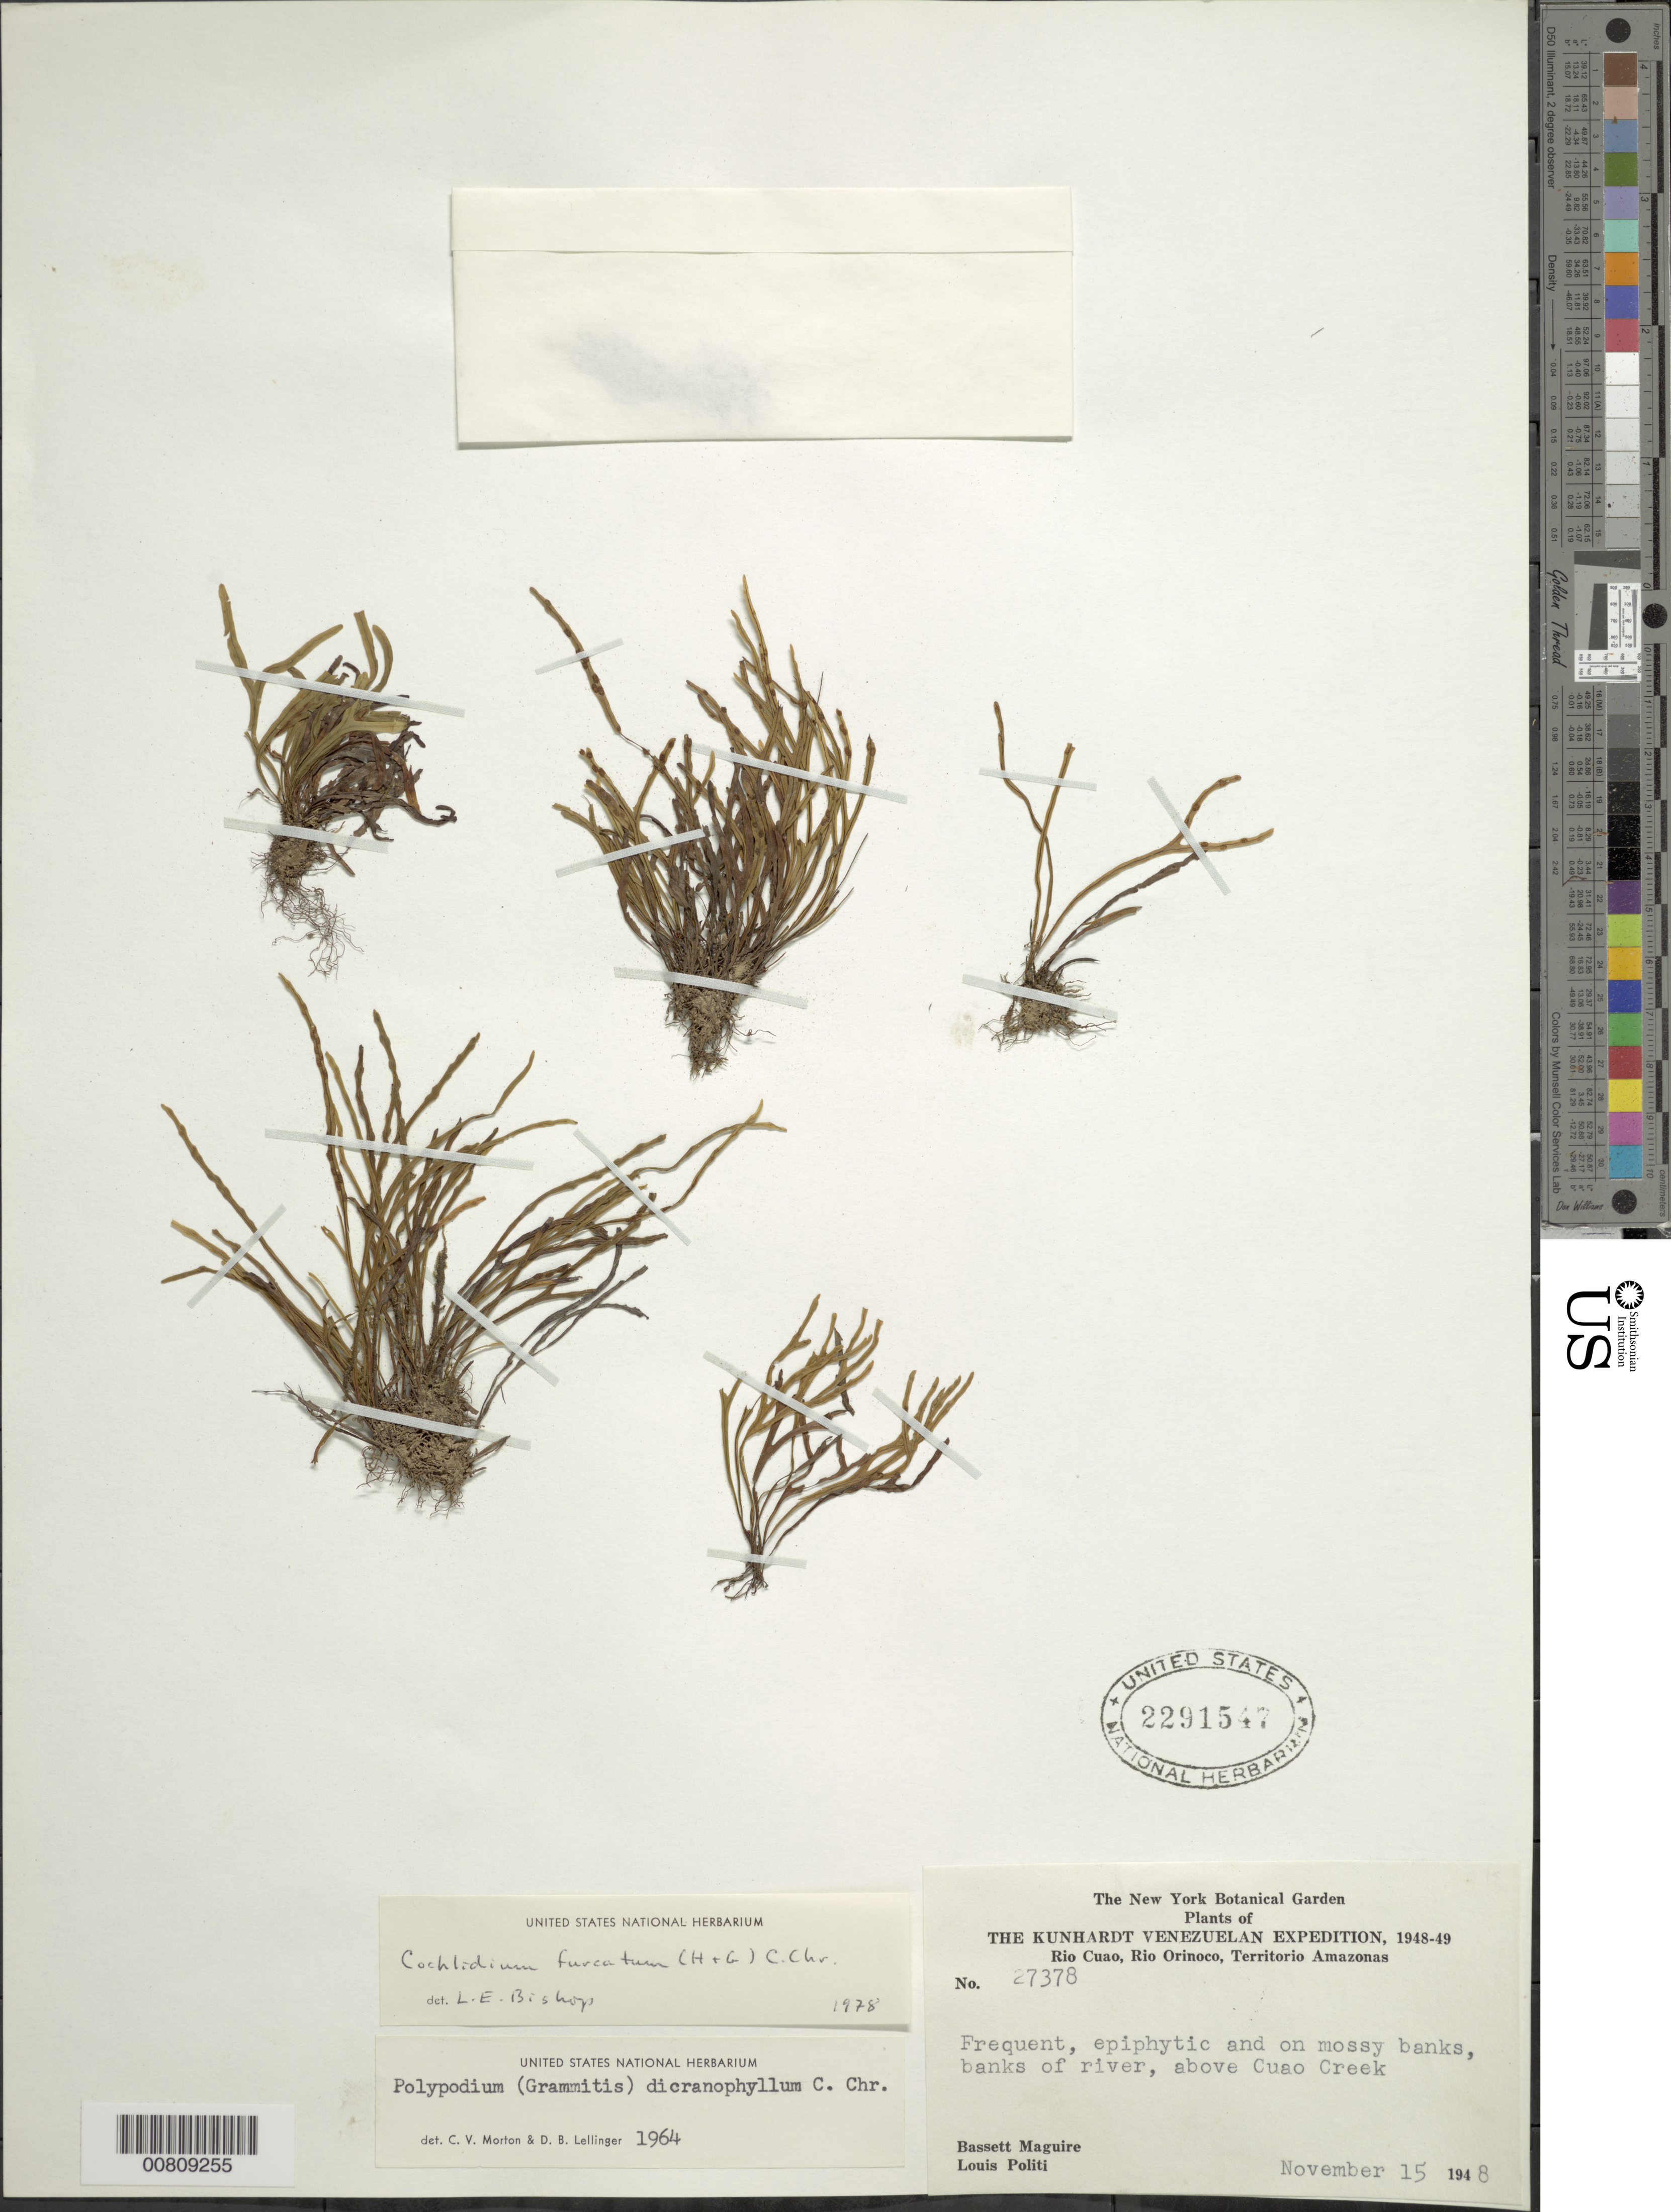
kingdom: Plantae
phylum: Tracheophyta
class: Polypodiopsida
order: Polypodiales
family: Polypodiaceae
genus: Cochlidium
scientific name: Cochlidium furcatum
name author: (Hook. & Grev.) C. Chr.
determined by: Bishop, L. E.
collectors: B. Maguire & L. Politi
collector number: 27378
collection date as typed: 15-Nov-48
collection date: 1948-11-15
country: Venezuela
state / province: Amazonas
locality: Río Cuao, Río Orinoco, above Cuao Creek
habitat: Mossy riverbanks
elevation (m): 145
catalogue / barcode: US 2291547